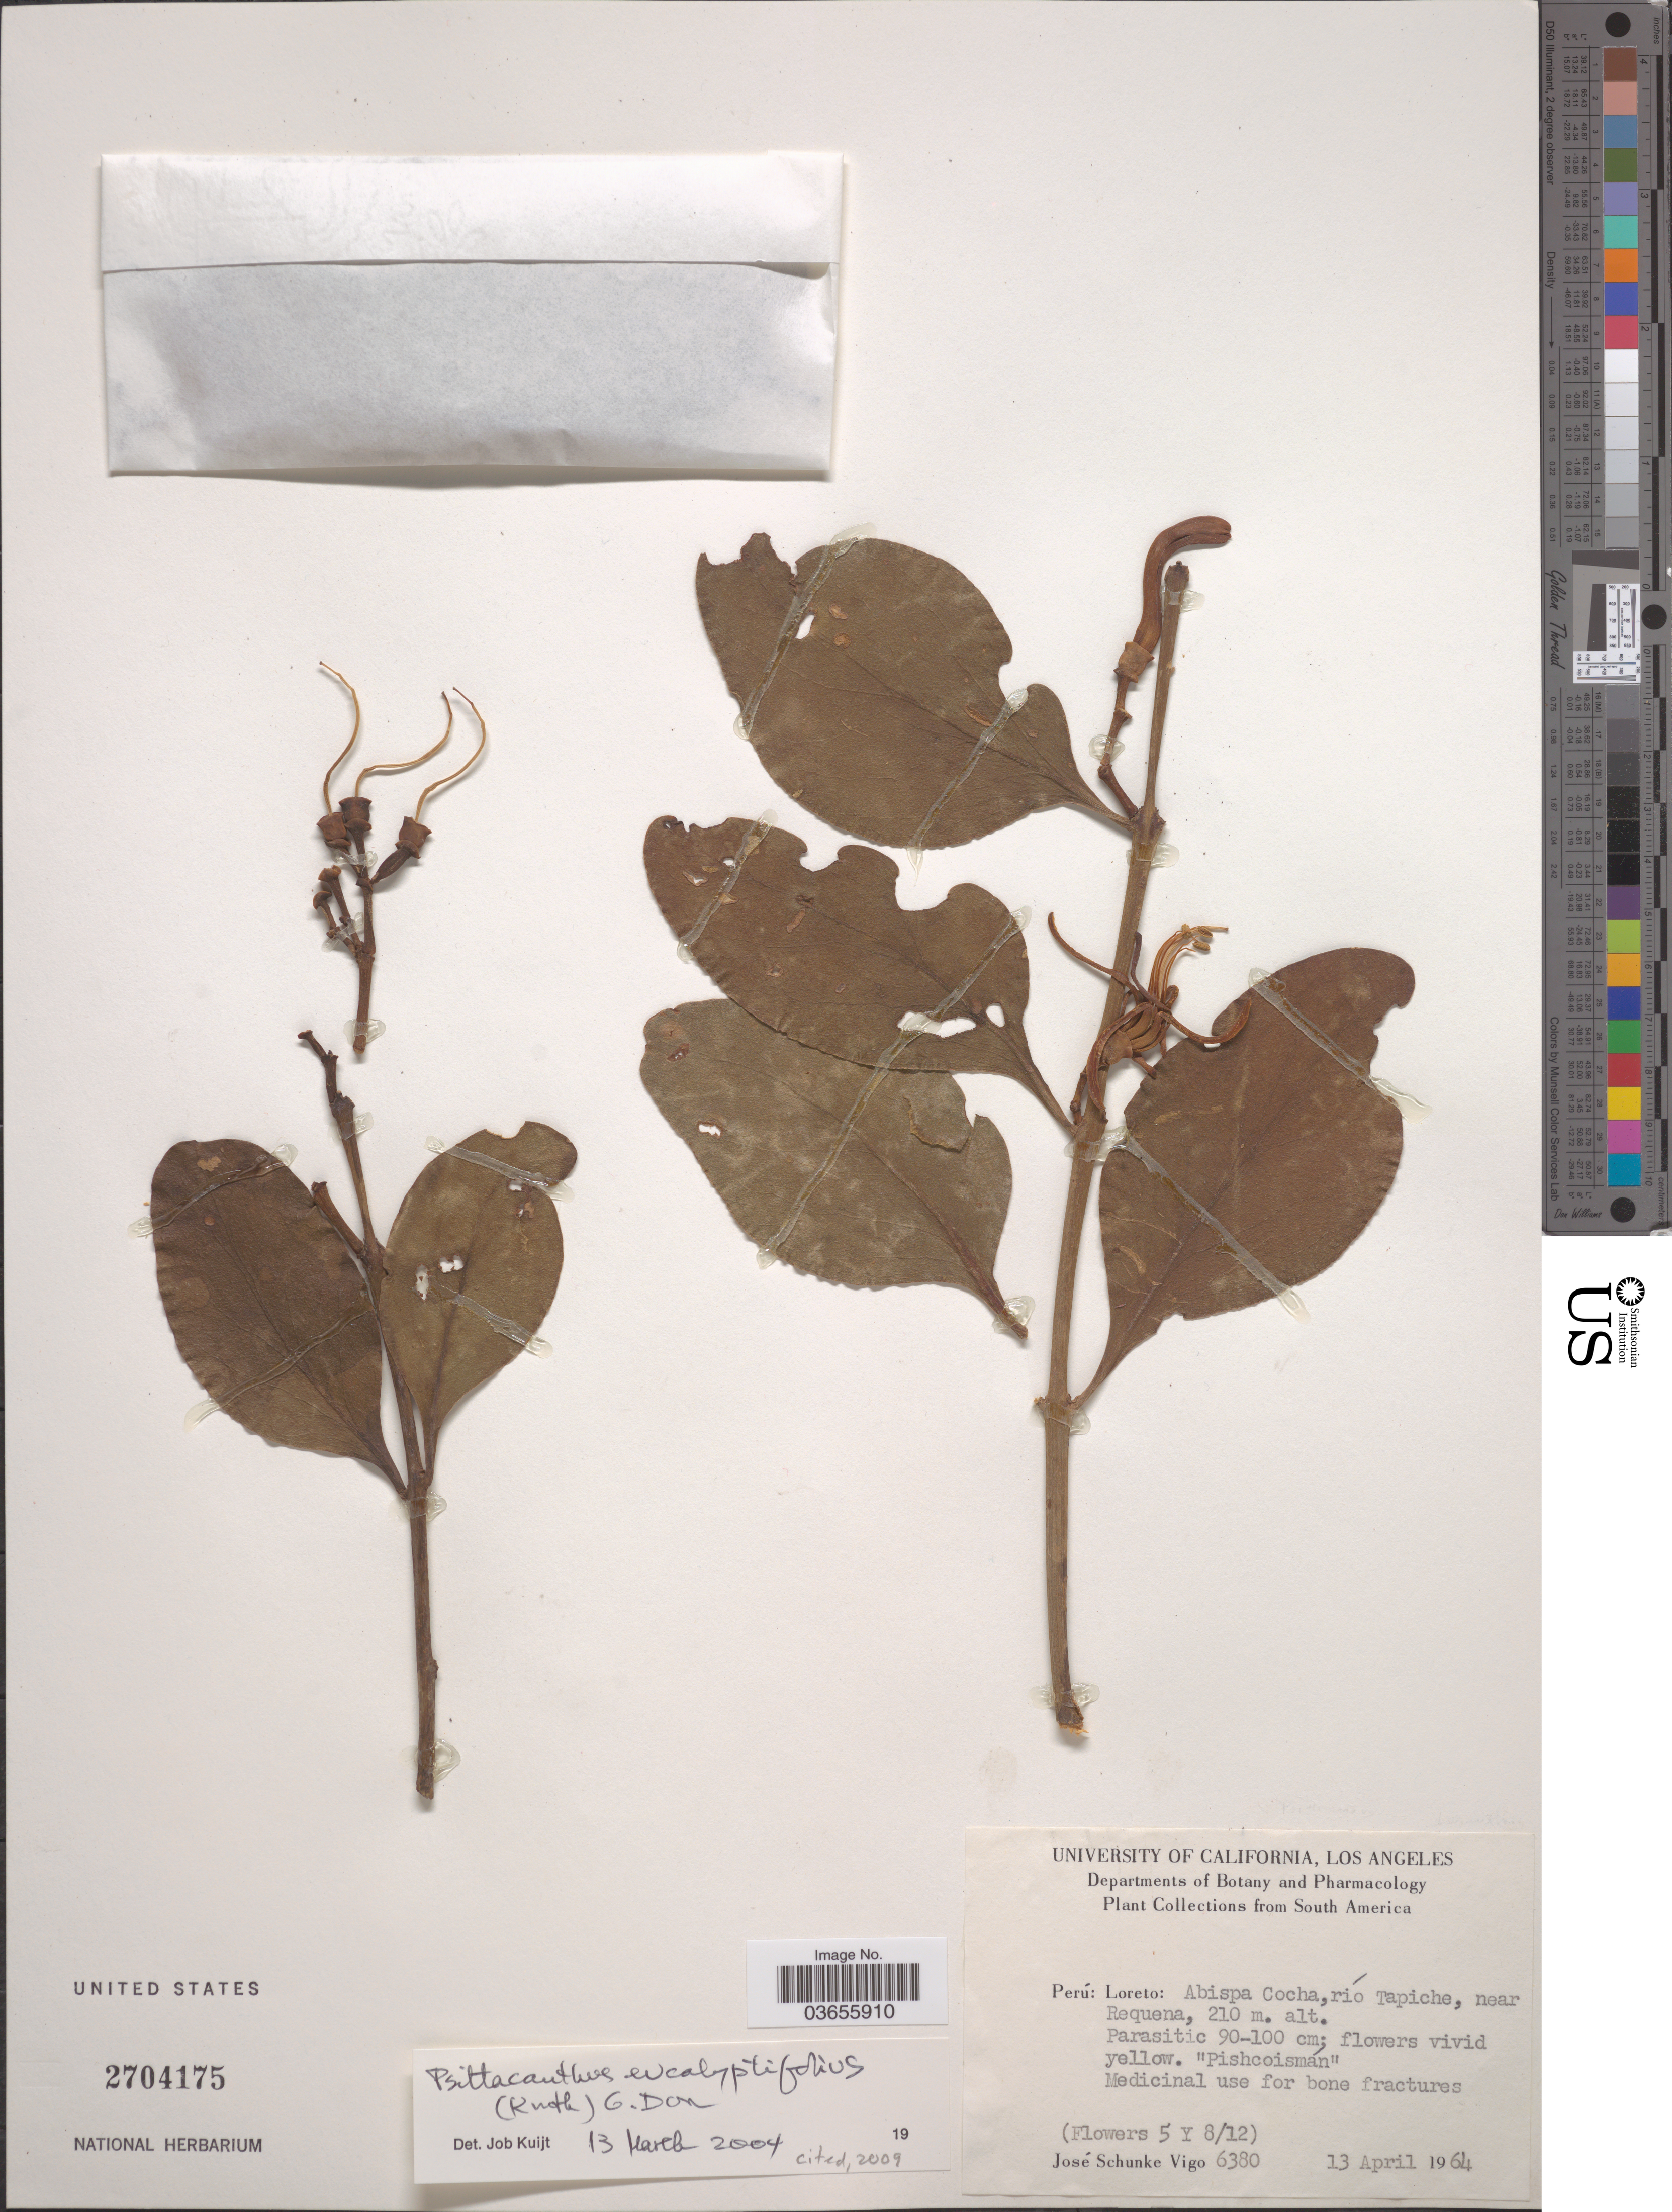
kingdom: Plantae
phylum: Tracheophyta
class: Magnoliopsida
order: Santalales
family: Loranthaceae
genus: Psittacanthus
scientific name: Psittacanthus eucalyptifolius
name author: (Kunth) G. Don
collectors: J. Schunke Vigo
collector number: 6380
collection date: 1964-04-13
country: Peru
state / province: Loreto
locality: Abispa Cocha, río Tapiche, near Requena.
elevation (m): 210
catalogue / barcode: US 2704175